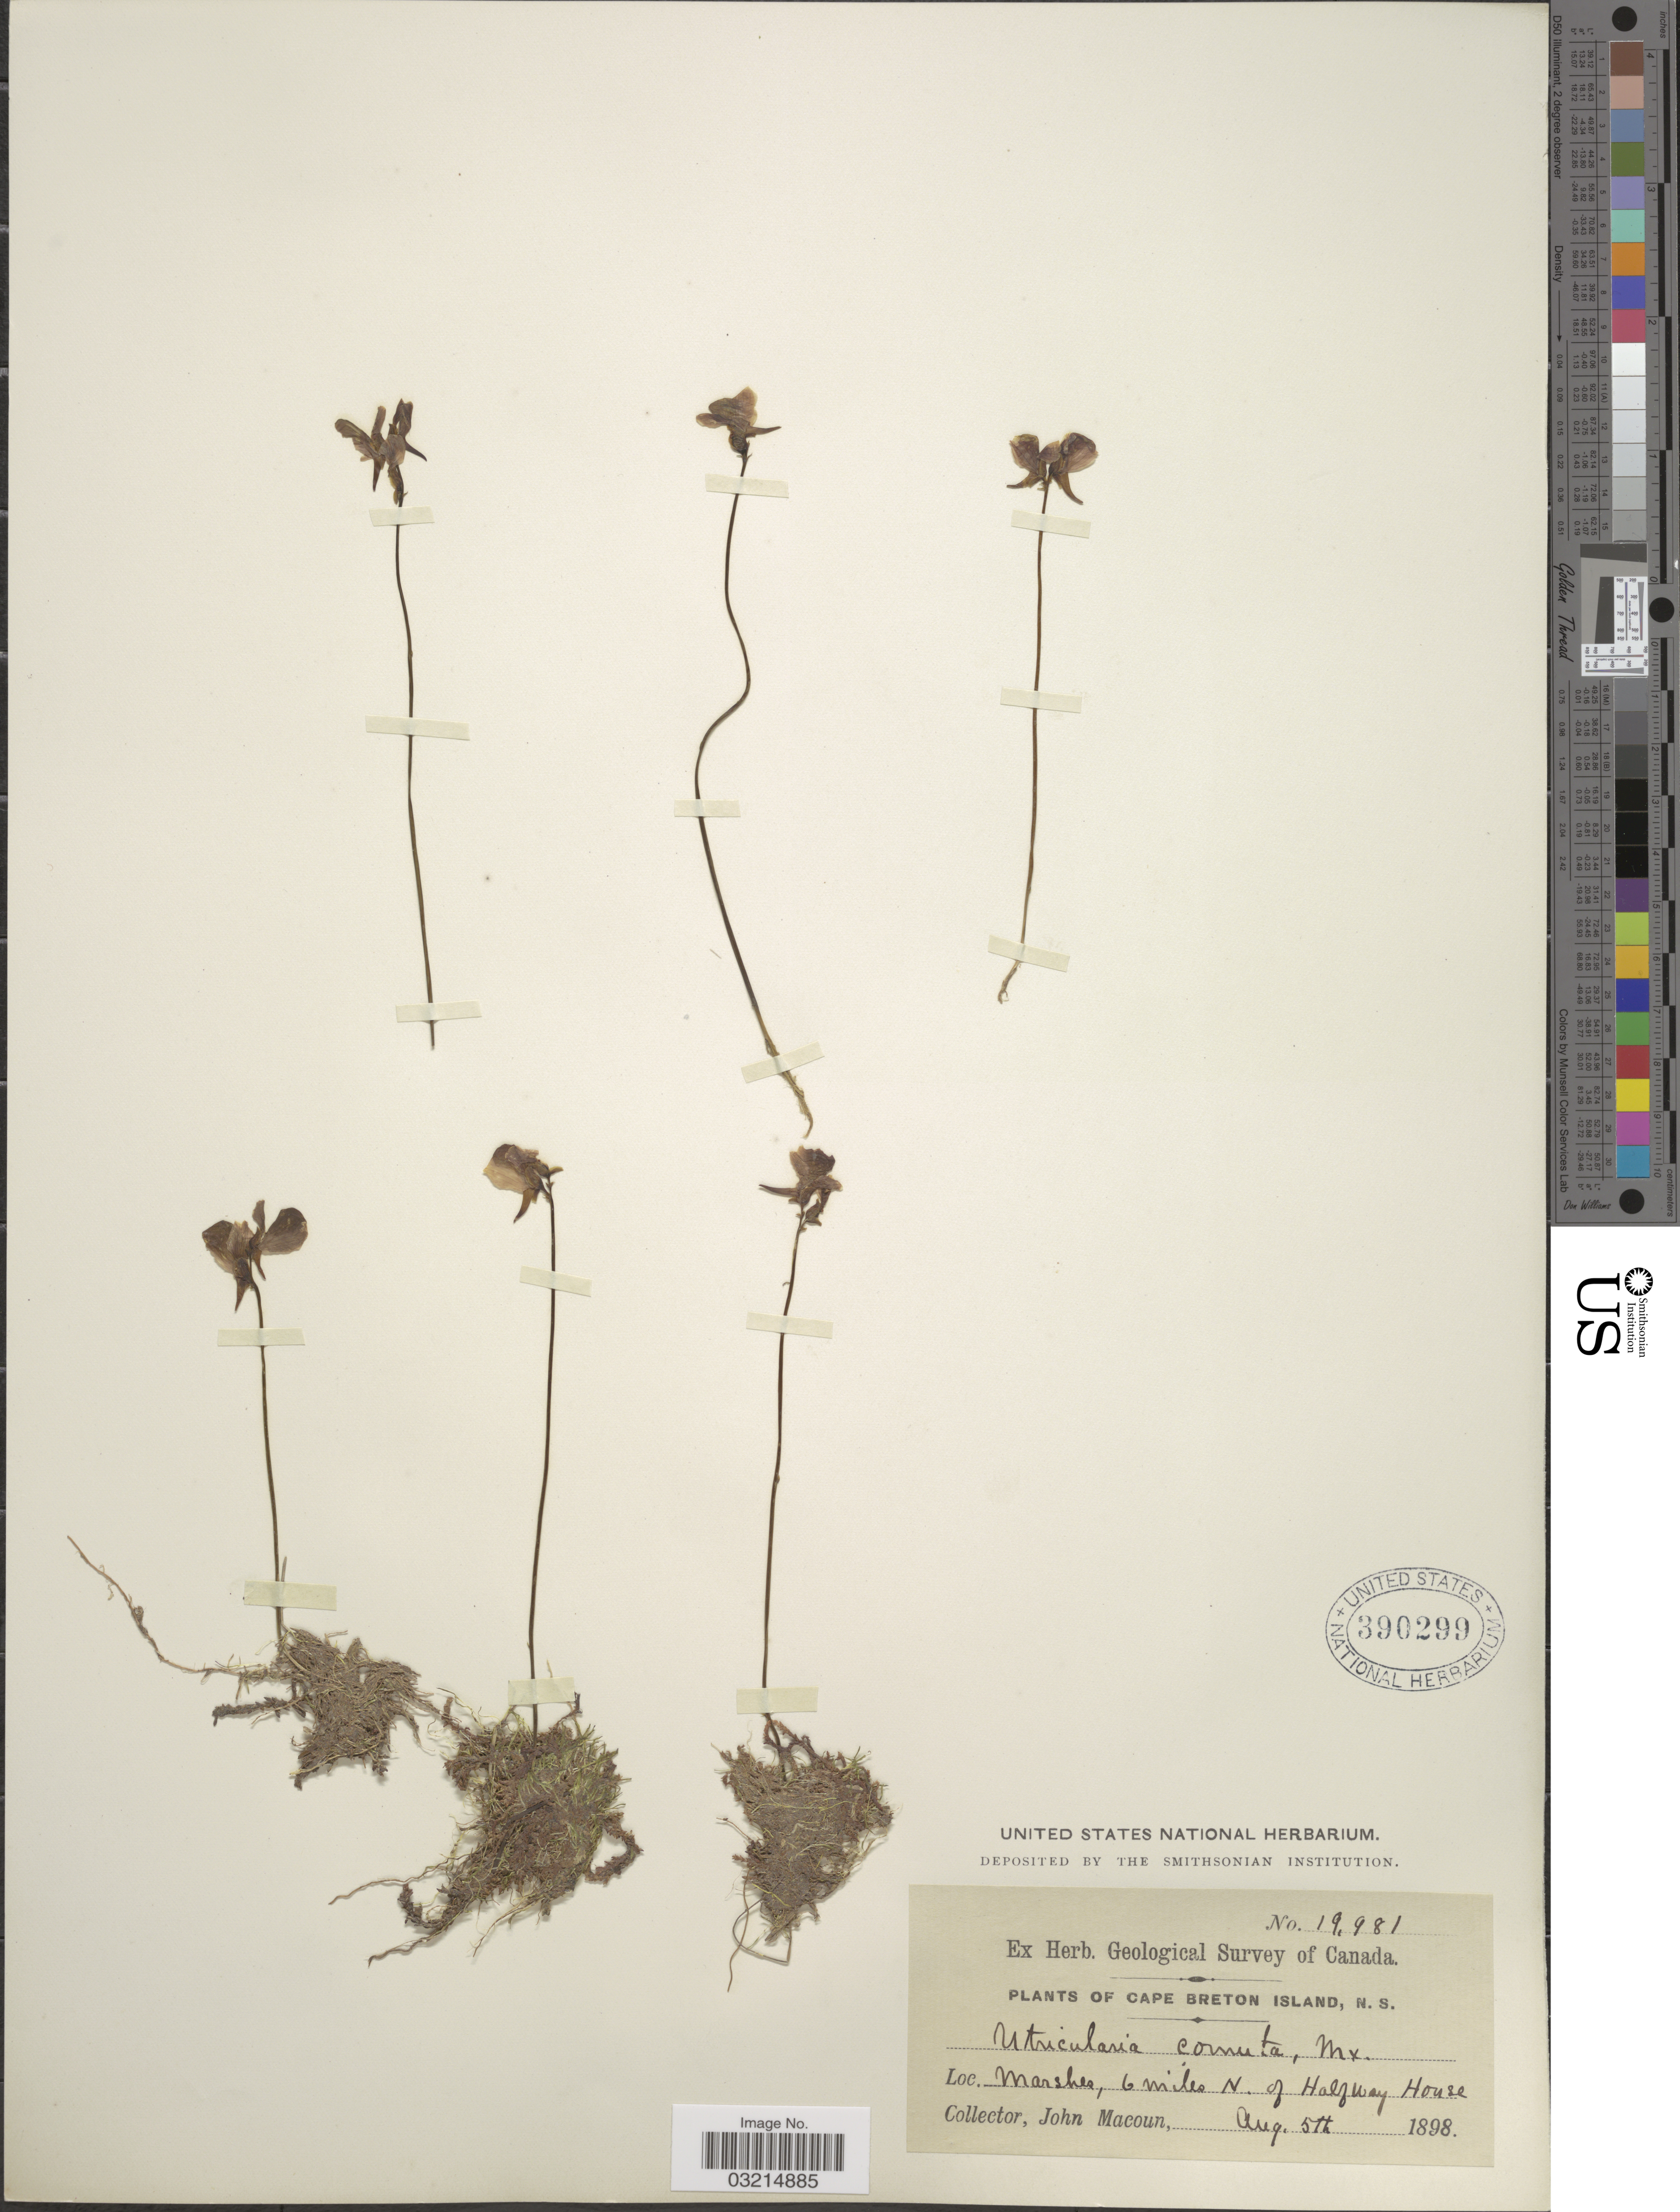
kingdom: Plantae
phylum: Tracheophyta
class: Magnoliopsida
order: Lamiales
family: Lentibulariaceae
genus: Utricularia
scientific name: Utricularia cornuta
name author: Michx.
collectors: J. Macoun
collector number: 19981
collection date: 1898-08-05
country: Canada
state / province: Nova Scotia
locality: Cape Breton Island, Marshes, 6 miles N. of Halfway House.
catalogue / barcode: US 390299